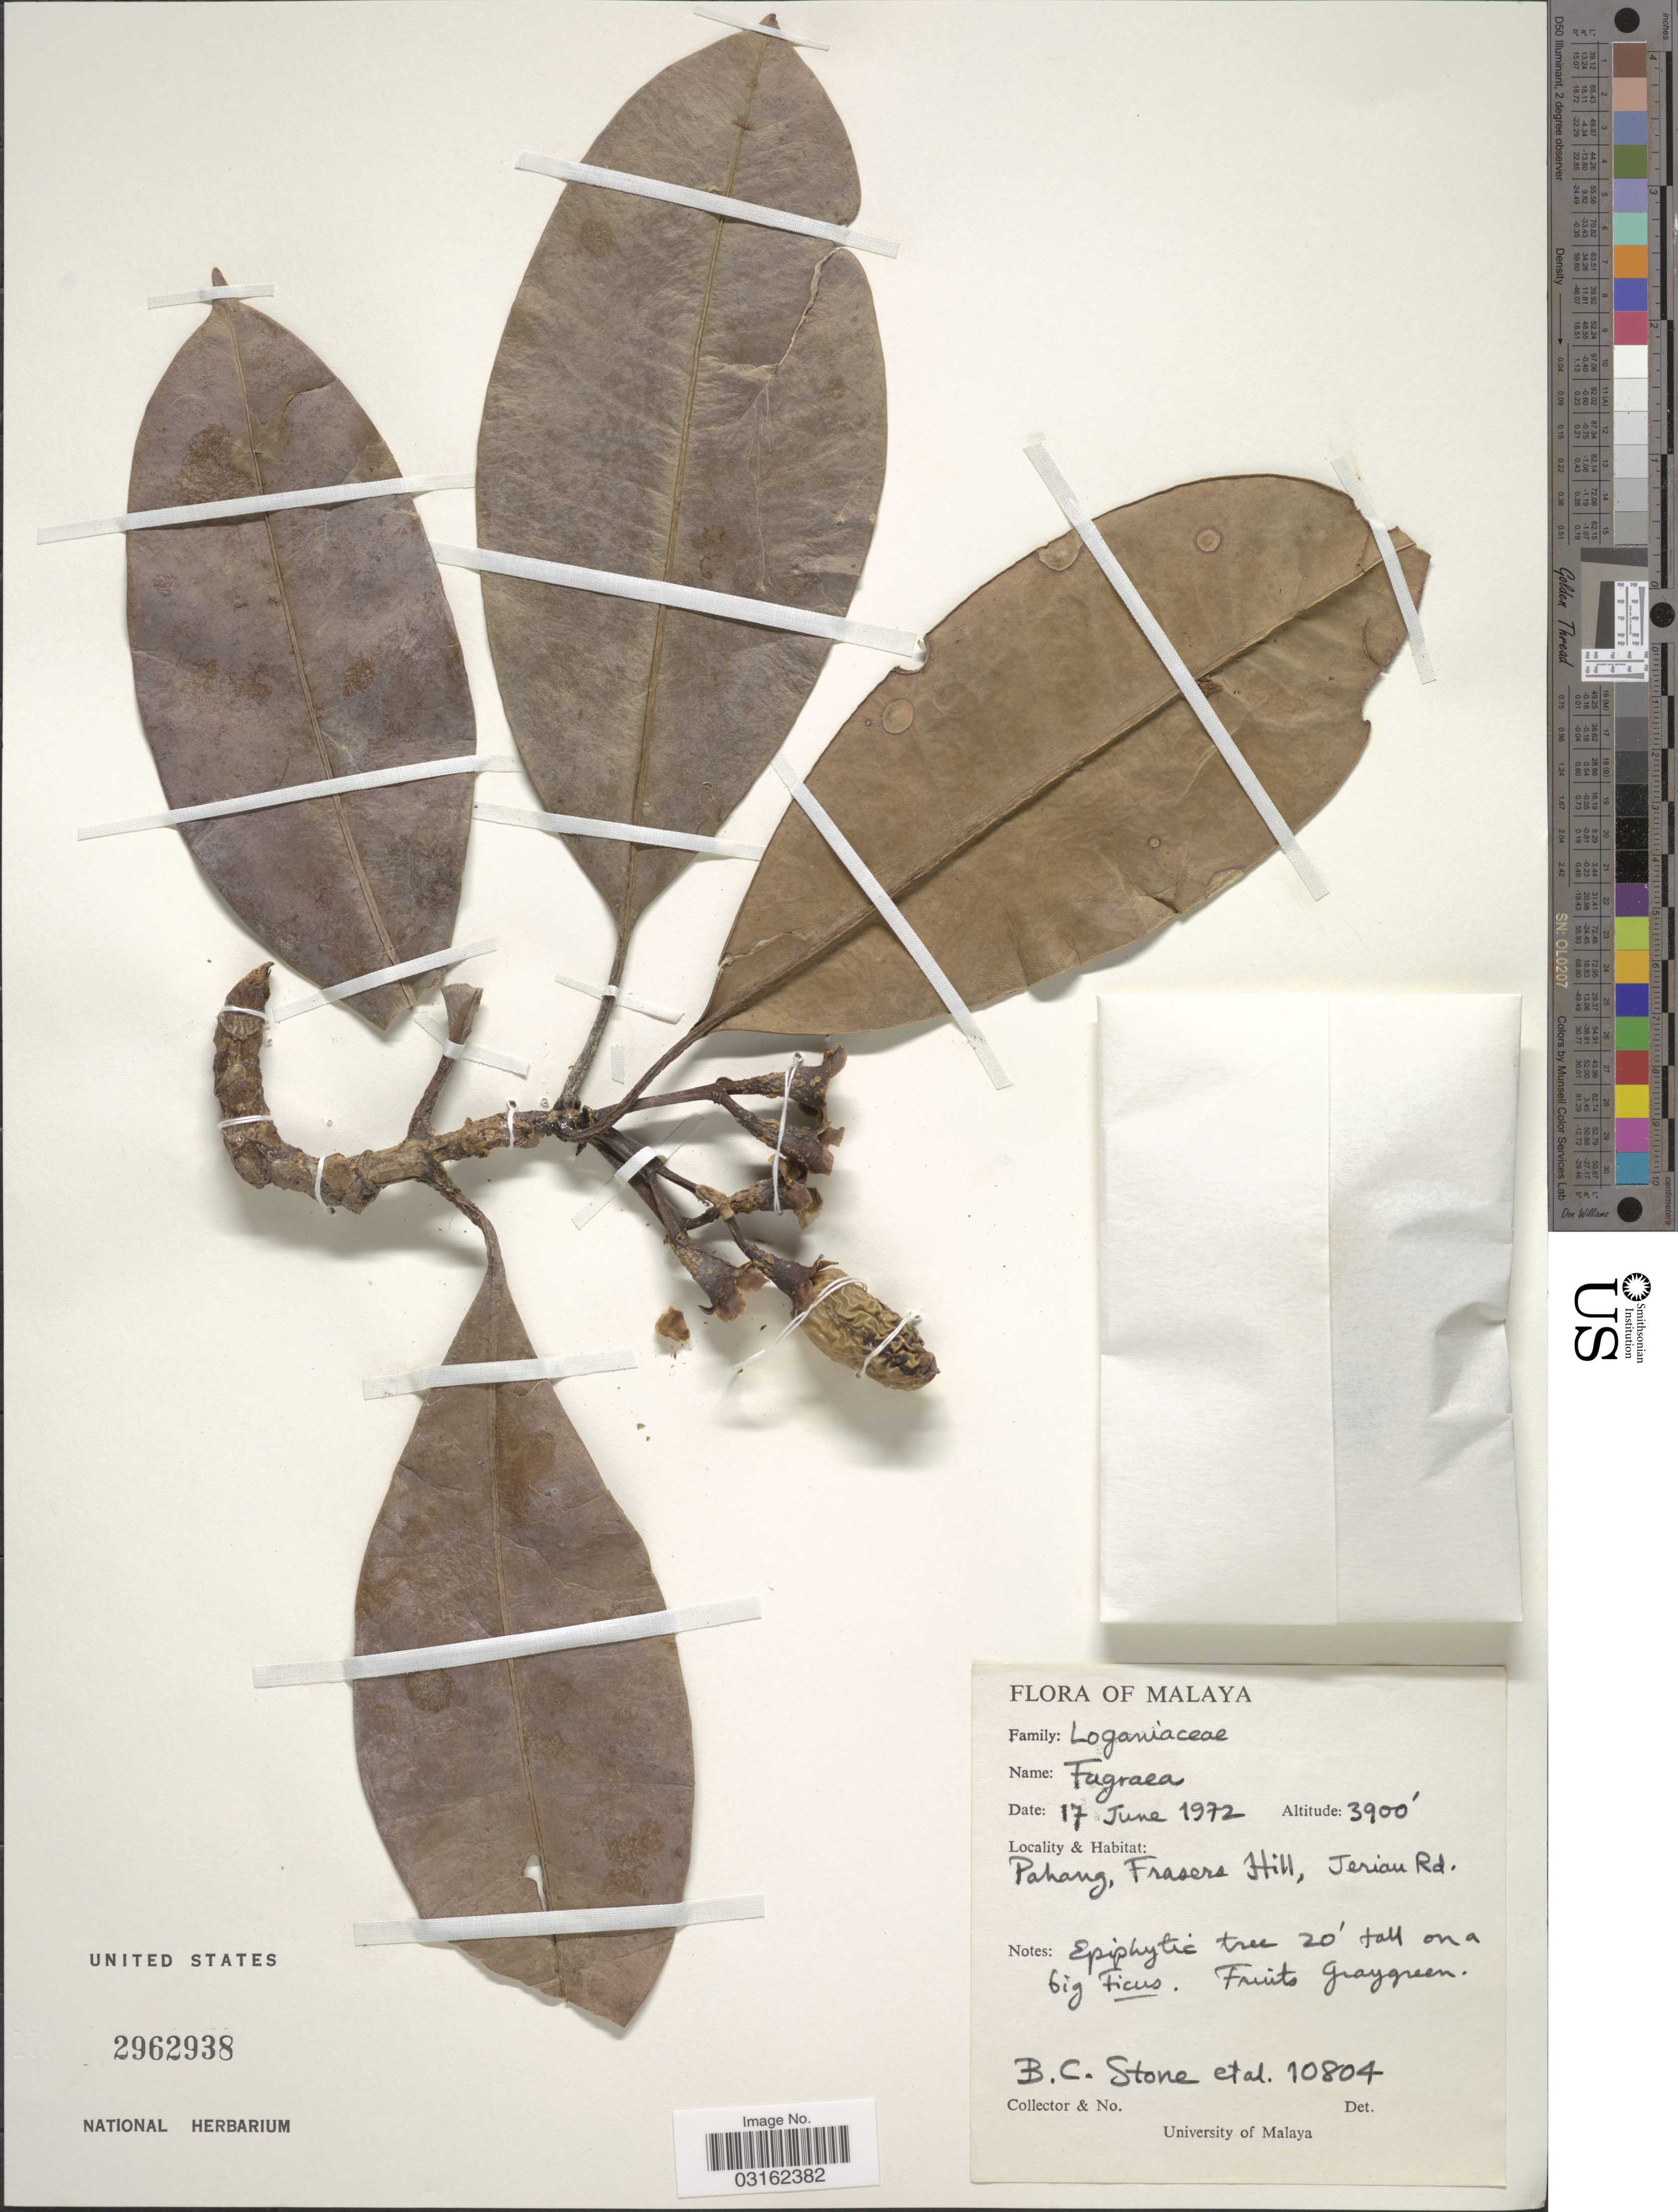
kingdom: Plantae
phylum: Tracheophyta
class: Magnoliopsida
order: Gentianales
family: Gentianaceae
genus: Fagraea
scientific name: Fagraea sp.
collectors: B. C. Stone & et al.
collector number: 10804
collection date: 1972-06-17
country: Malaysia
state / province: Pahang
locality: Malaya, Pahang, Frasers Hill, Terian Rd.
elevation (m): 1189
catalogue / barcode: US 2962938